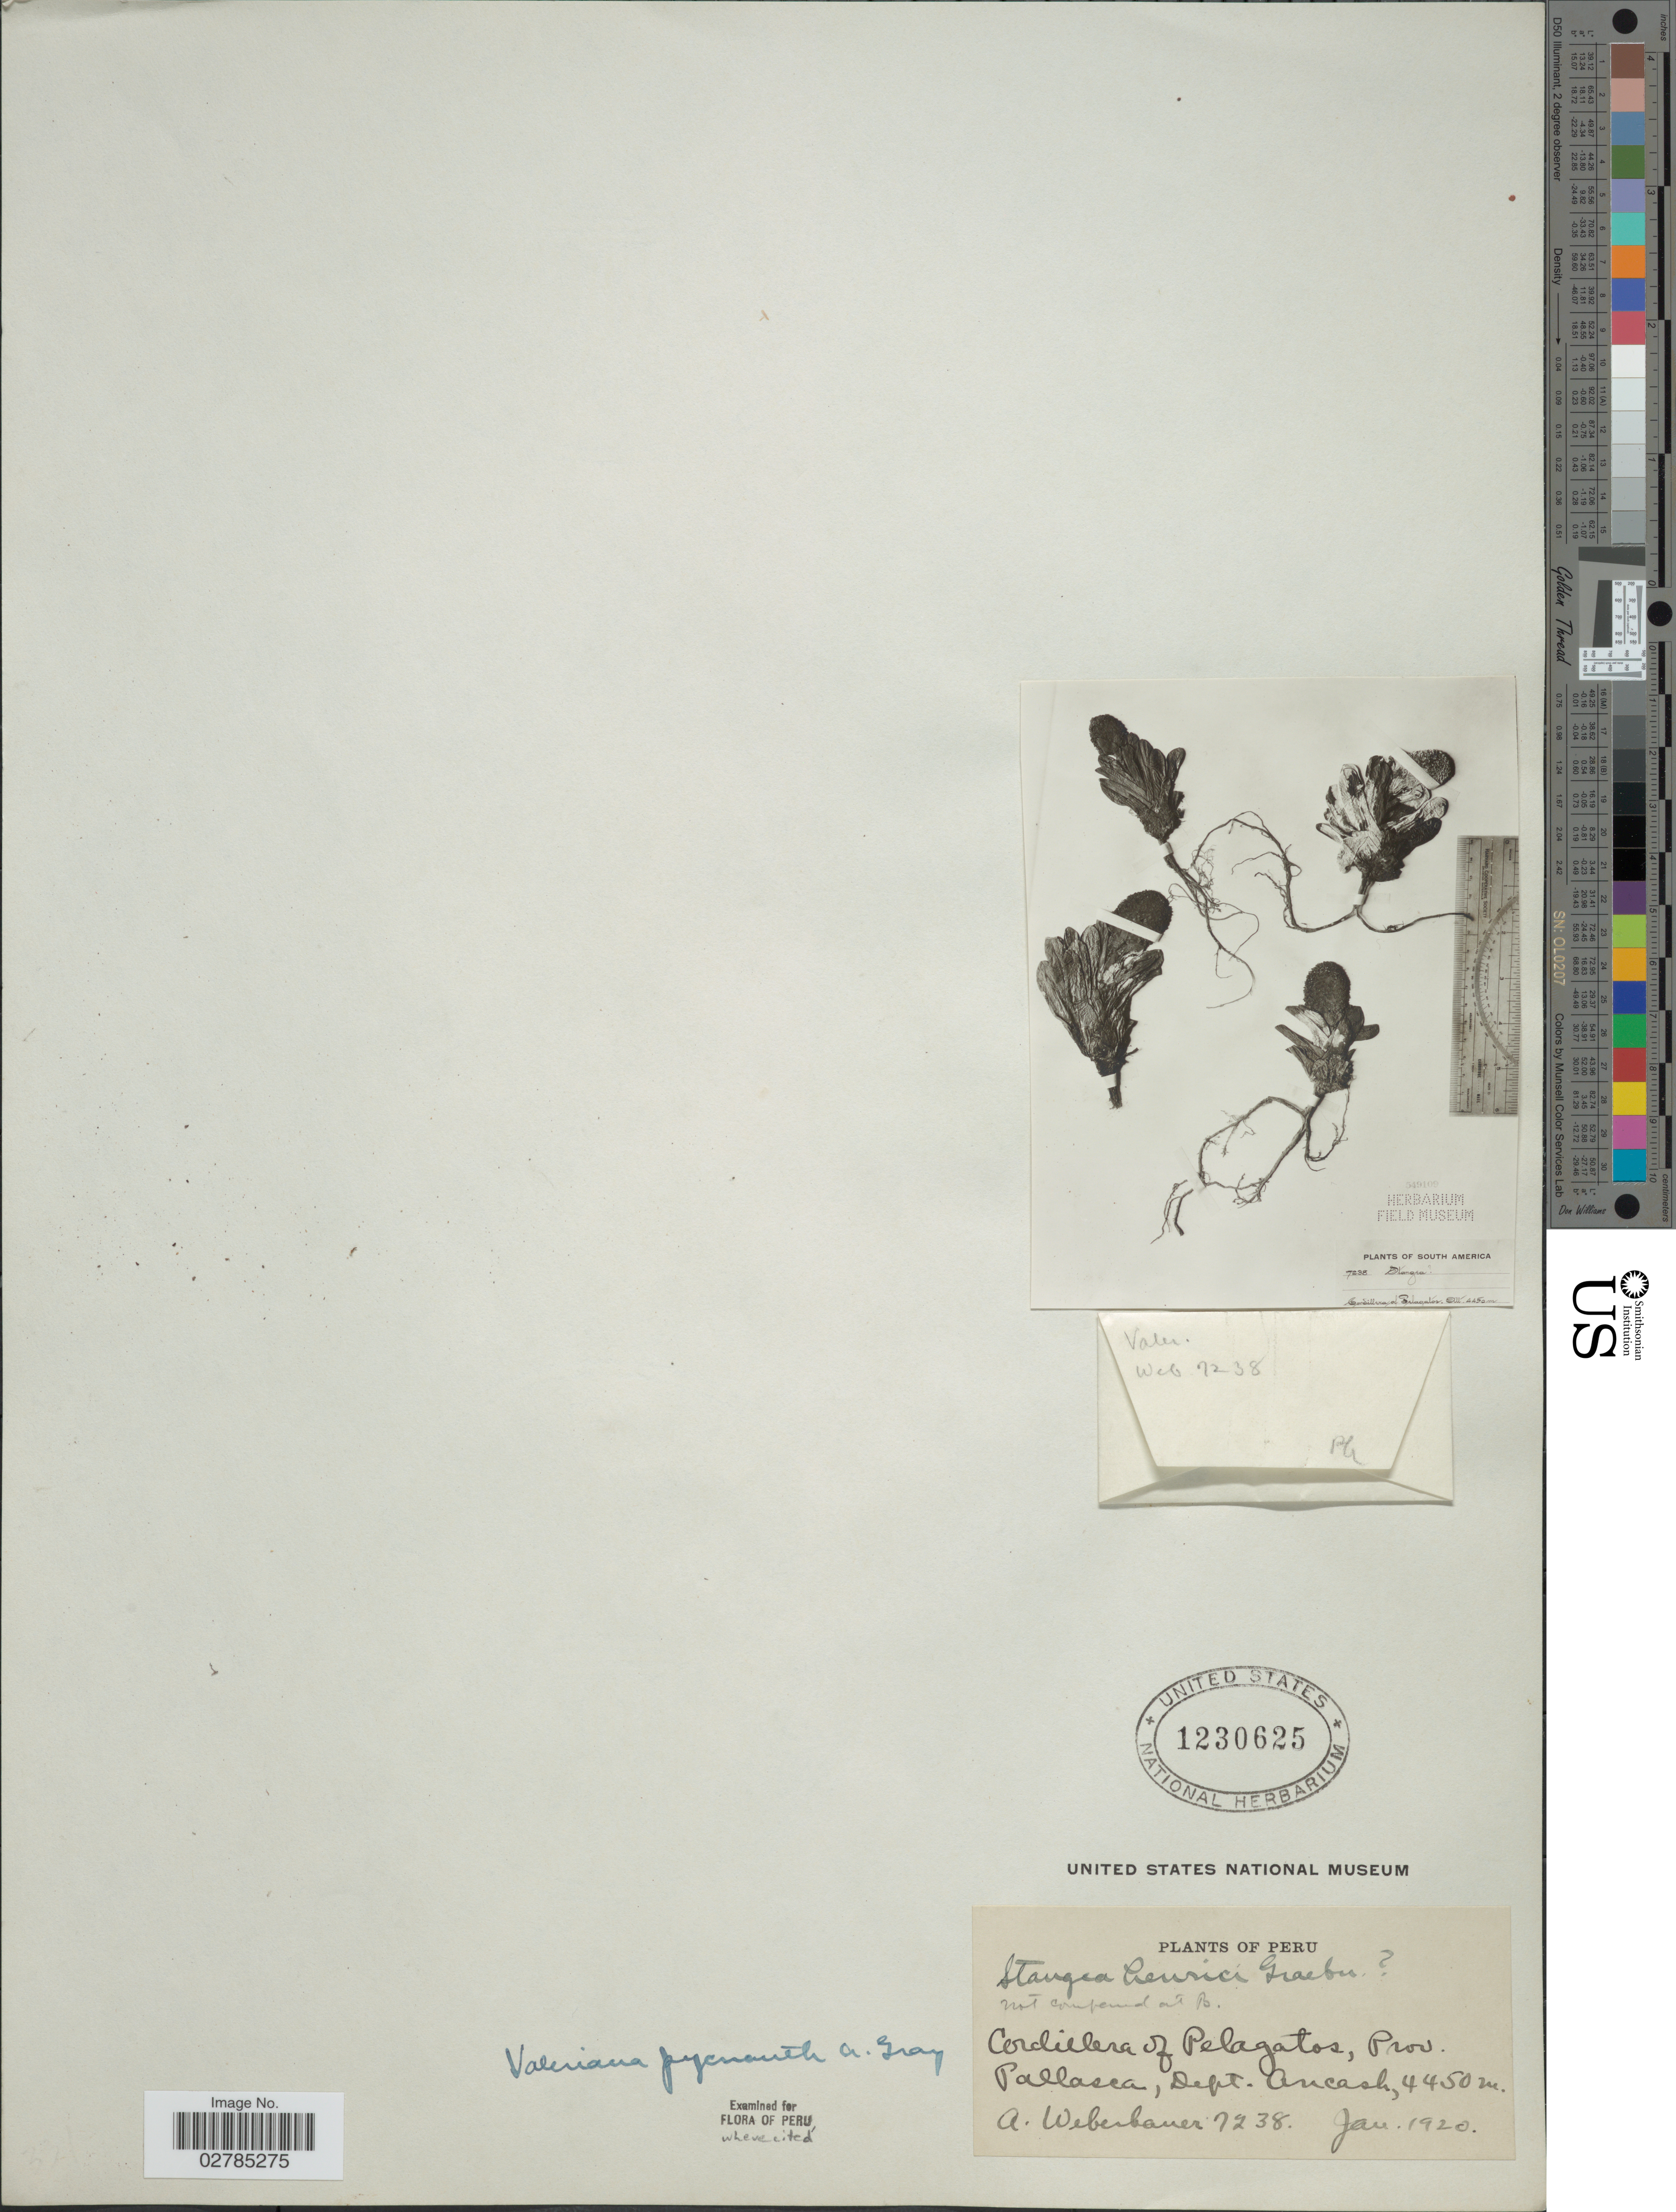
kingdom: Plantae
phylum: Tracheophyta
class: Magnoliopsida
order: Dipsacales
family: Caprifoliaceae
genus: Valeriana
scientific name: Valeriana pycnantha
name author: A. Gray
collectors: A. Weberbauer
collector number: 7238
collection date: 1920-01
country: Peru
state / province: Ancash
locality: Cordillera of Pelagatos, Prov. Pallasca, Dept. Ancash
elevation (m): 4450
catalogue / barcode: US 1230625